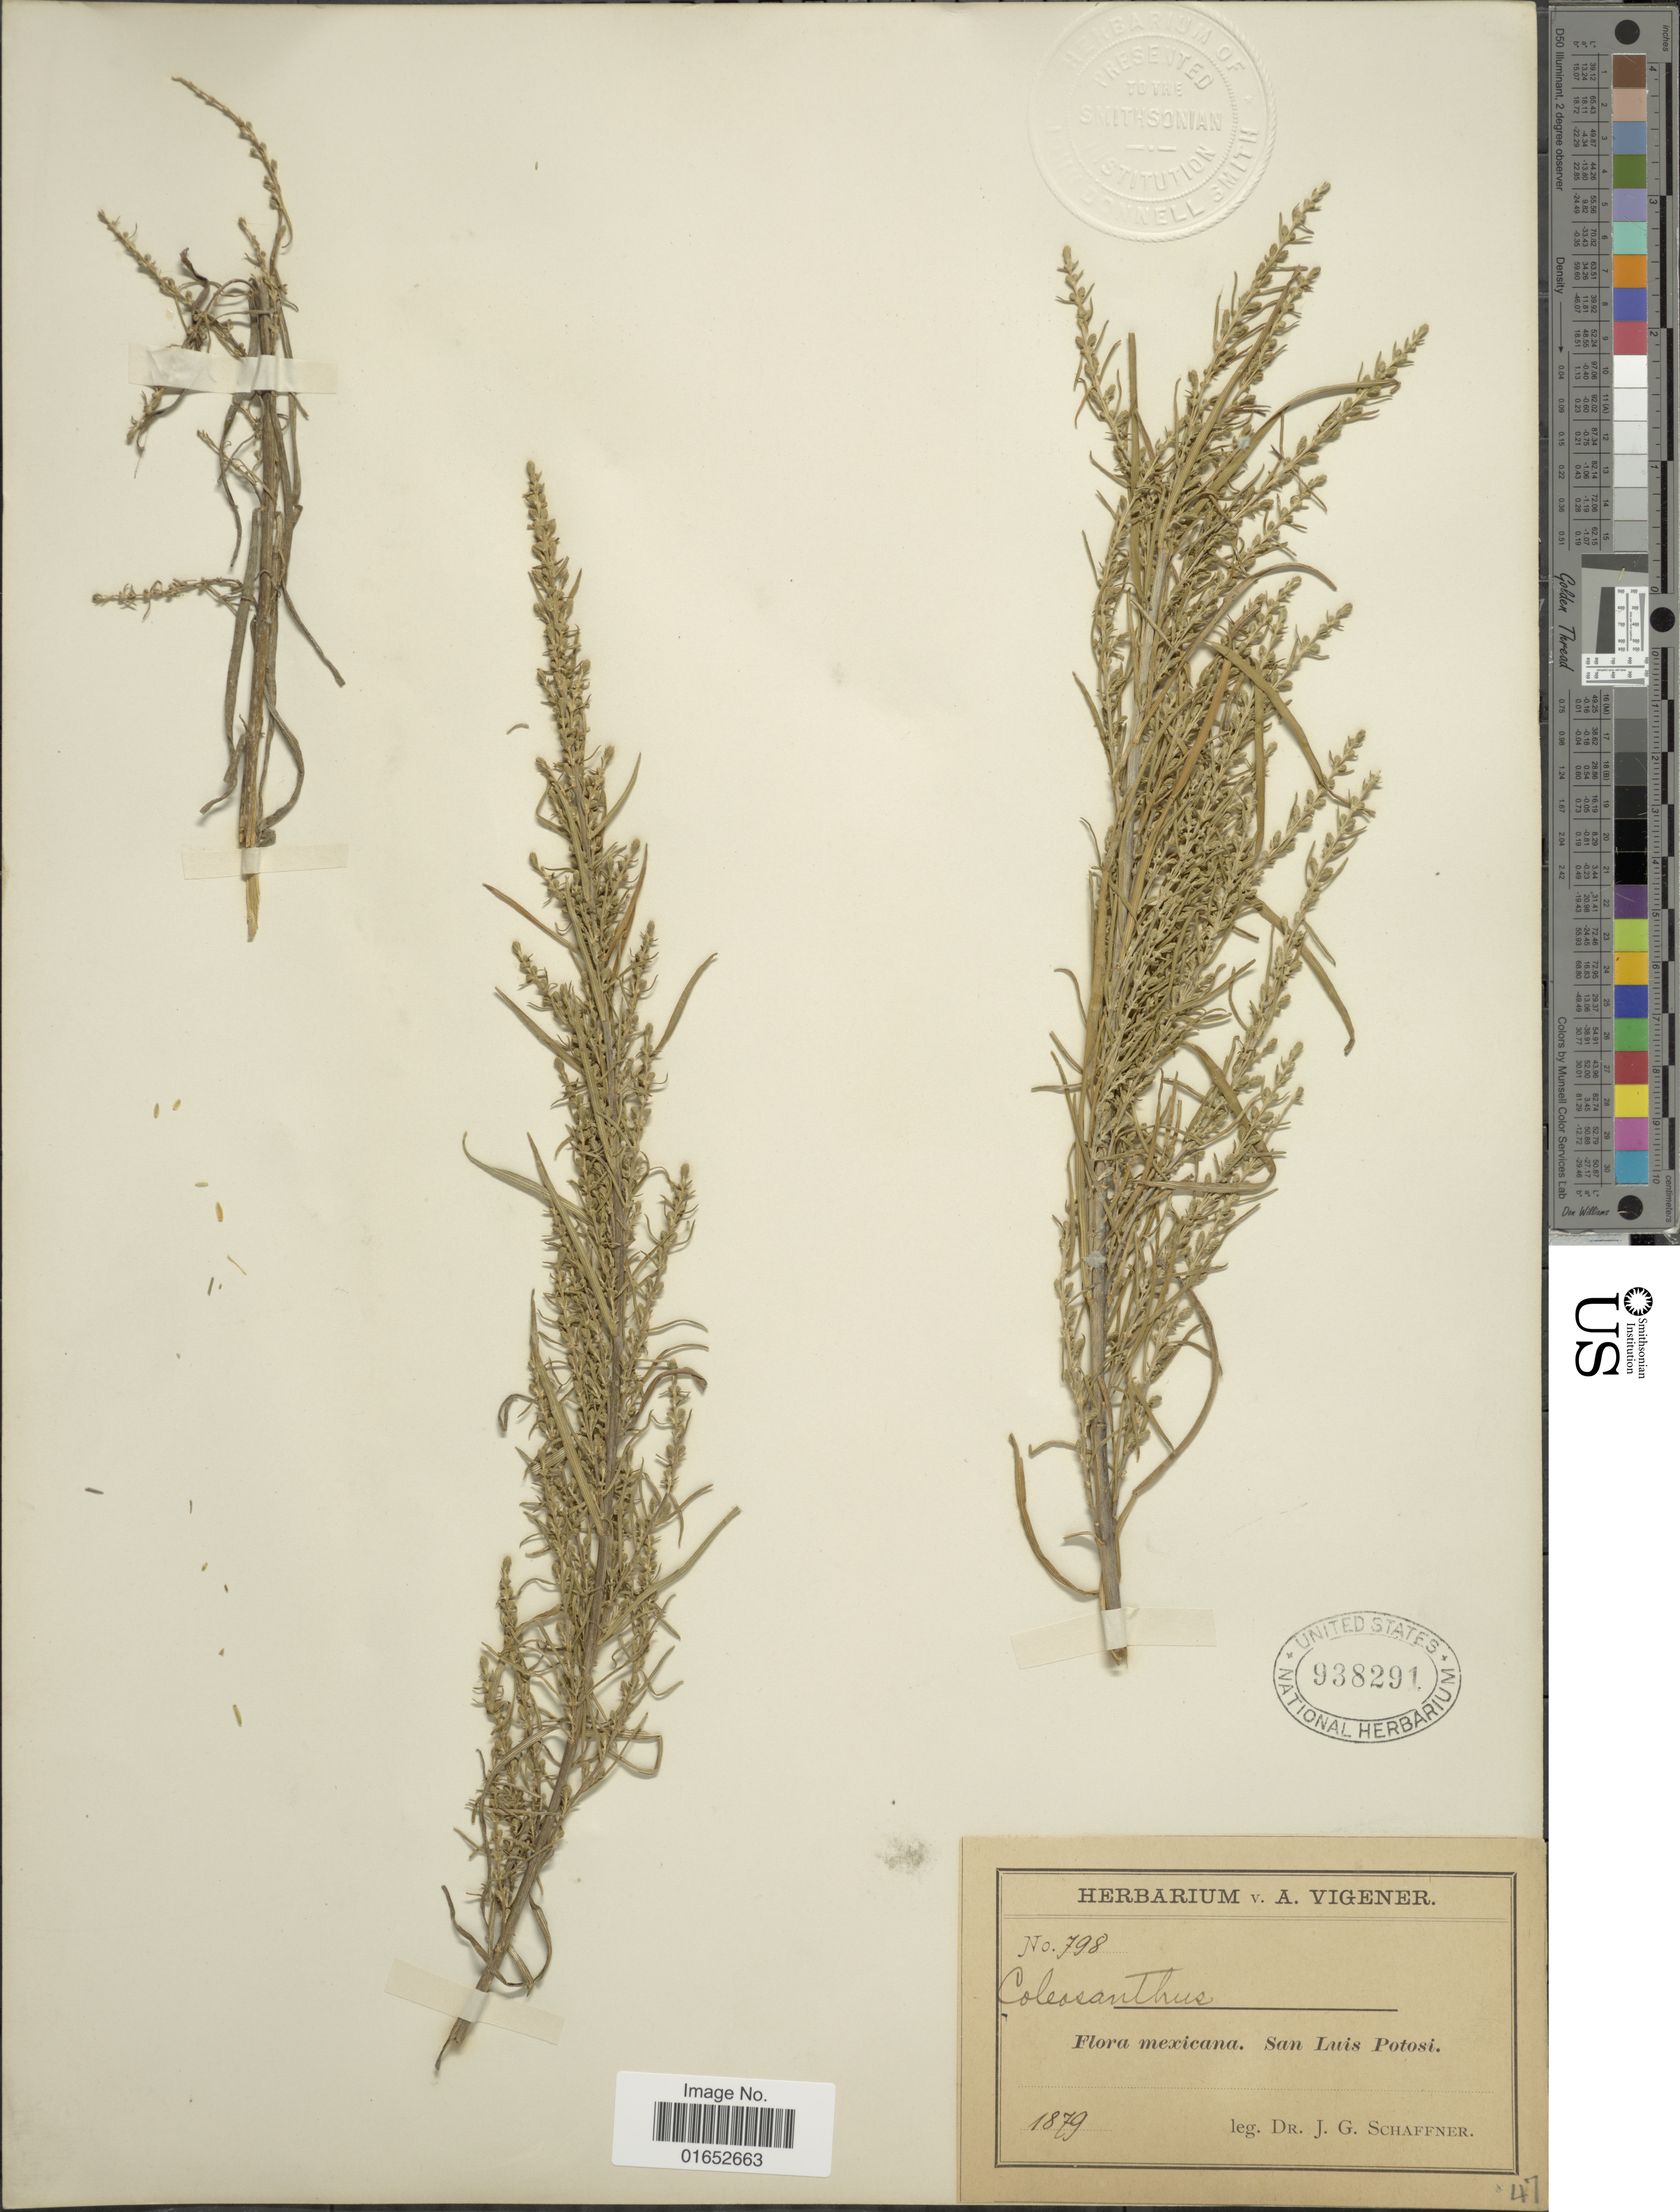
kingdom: Plantae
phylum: Tracheophyta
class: Magnoliopsida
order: Asterales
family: Asteraceae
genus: Asanthus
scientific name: Asanthus squamulosus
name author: (A. Gray) R.M. King & H. Rob.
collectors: J. G. Schaffner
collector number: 798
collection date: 1879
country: Mexico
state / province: San Luis Potosí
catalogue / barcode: US 928291